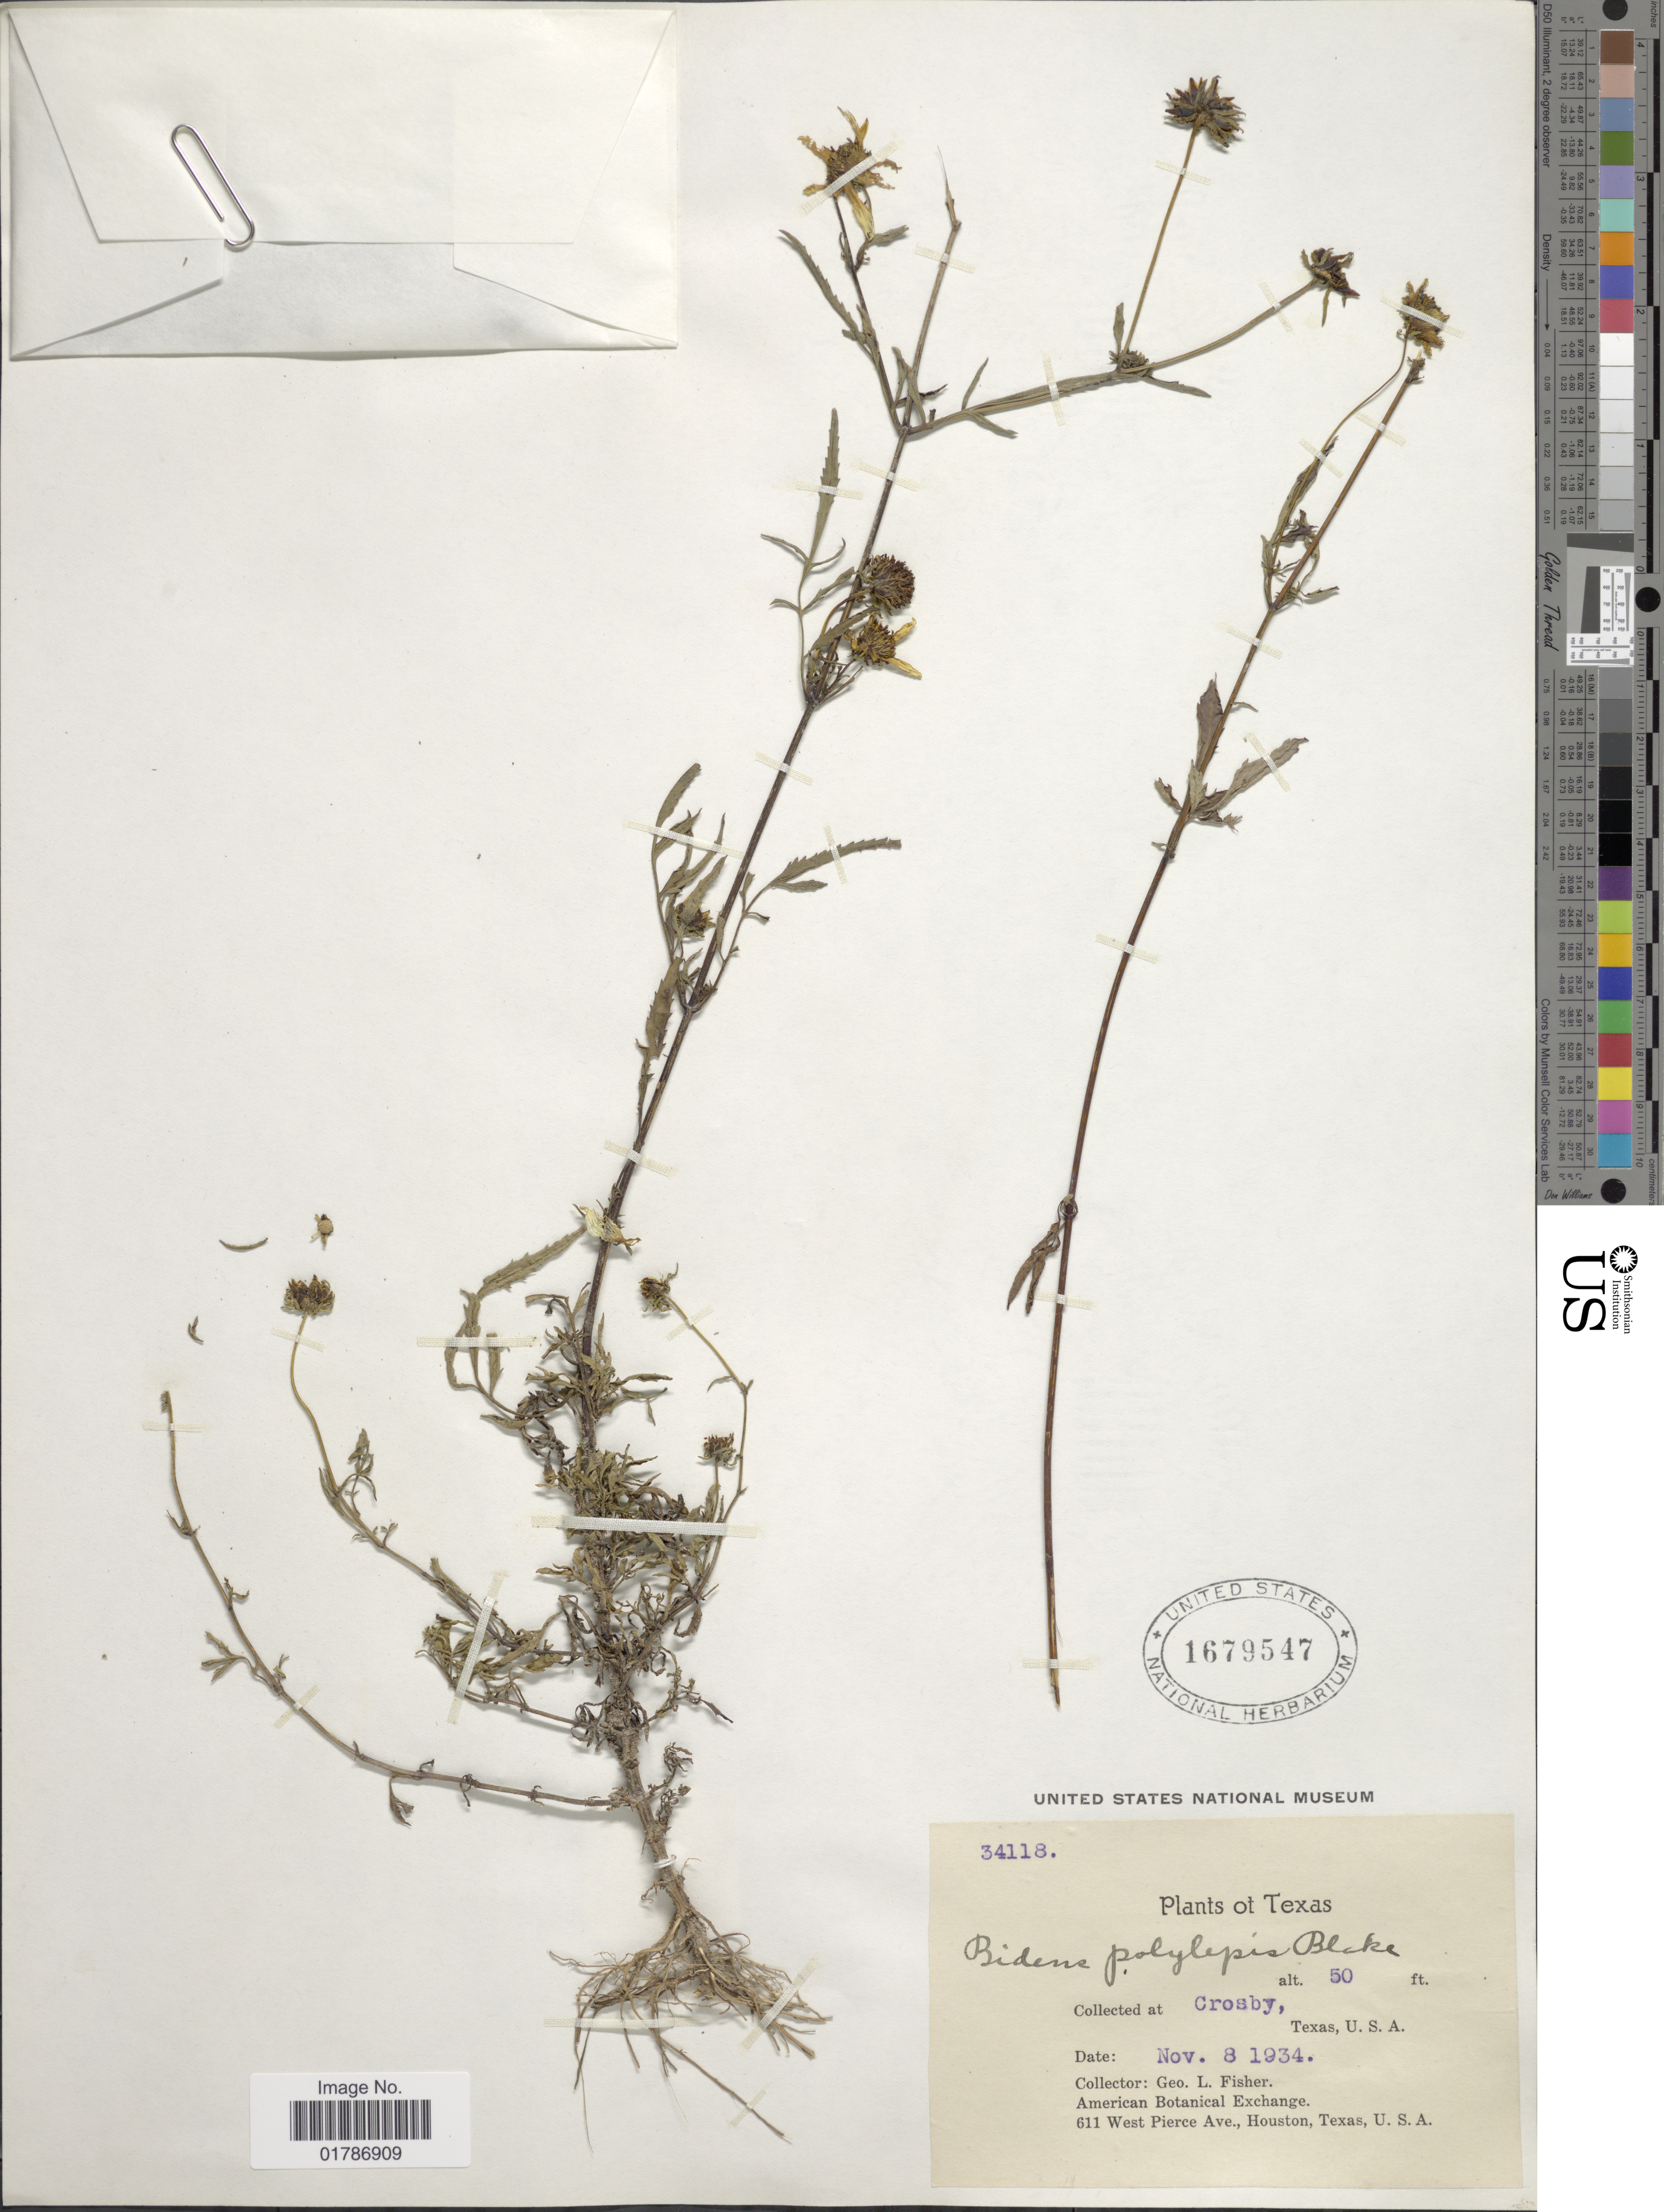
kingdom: Plantae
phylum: Tracheophyta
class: Magnoliopsida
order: Asterales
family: Asteraceae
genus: Bidens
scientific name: Bidens polylepis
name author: S.F. Blake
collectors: G. L. Fisher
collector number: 34118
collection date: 1934-11-08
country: United States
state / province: Texas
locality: Crosby, Texas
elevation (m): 15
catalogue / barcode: US 1679547